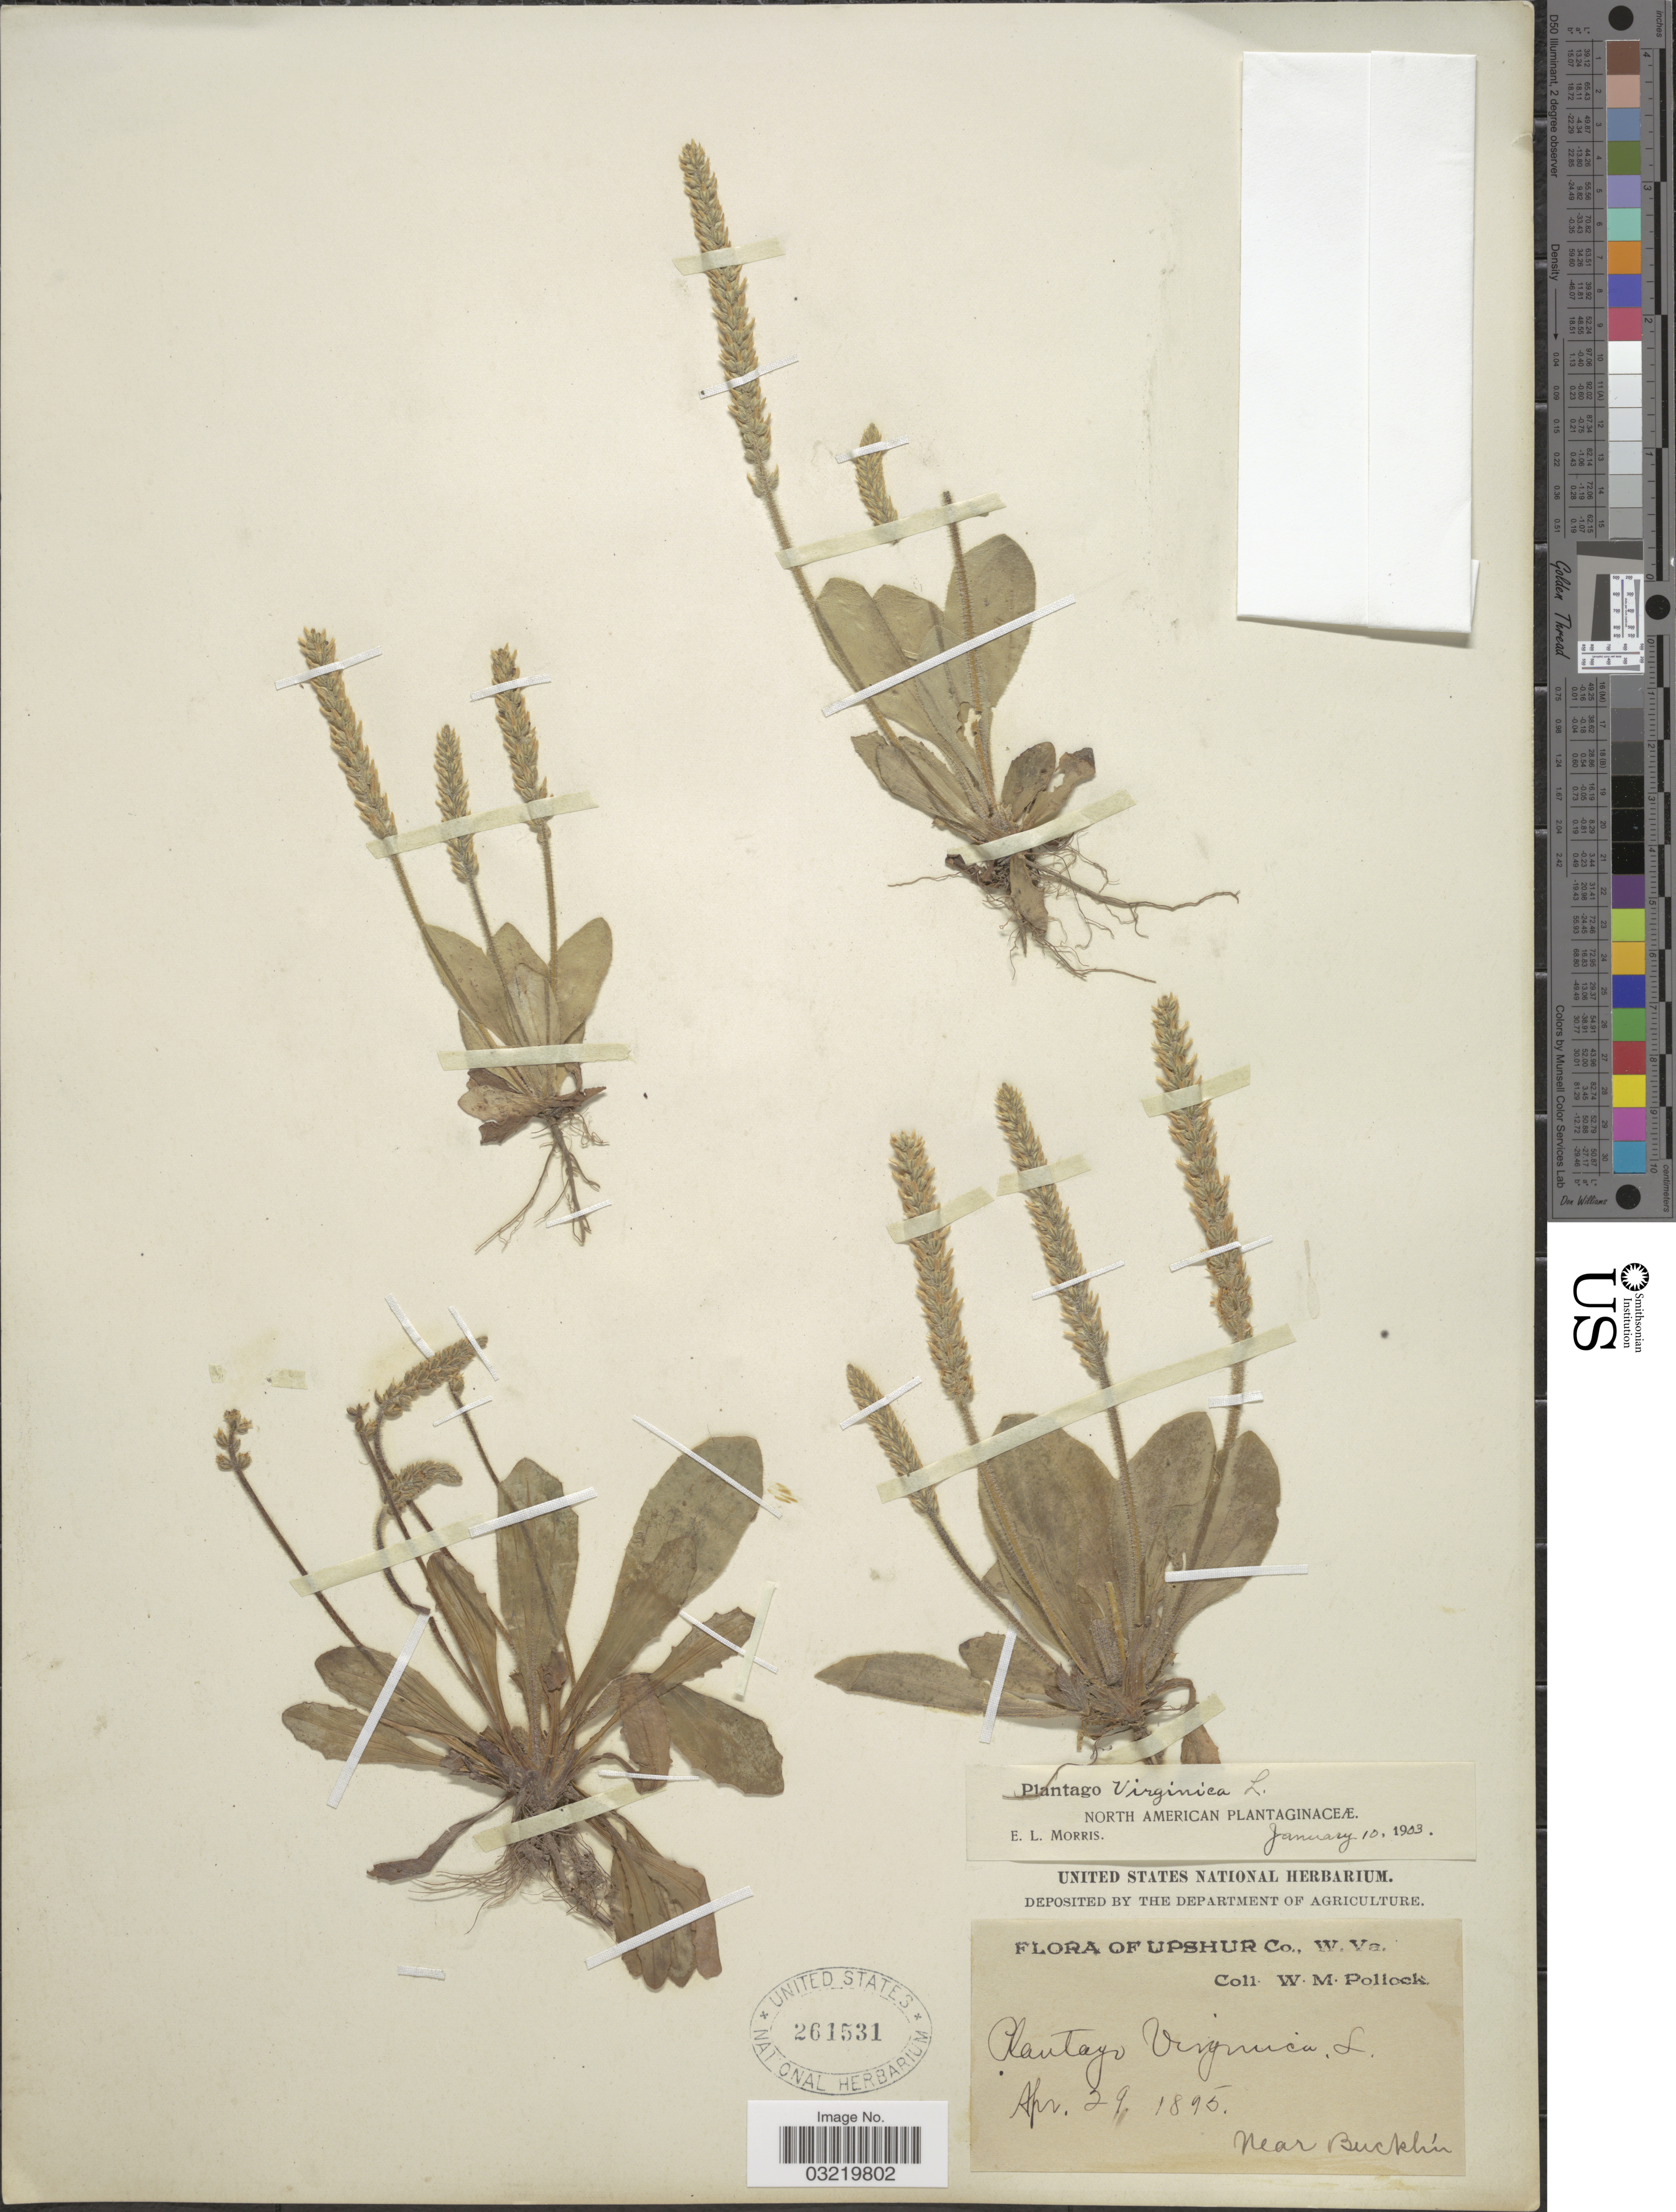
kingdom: Plantae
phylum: Tracheophyta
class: Magnoliopsida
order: Lamiales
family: Plantaginaceae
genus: Plantago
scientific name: Plantago virginica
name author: L.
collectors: W. M. Pollock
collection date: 1895-04-29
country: United States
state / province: West Virginia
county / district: Upshur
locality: W. Va.Near Bucklin.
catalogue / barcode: US 261531